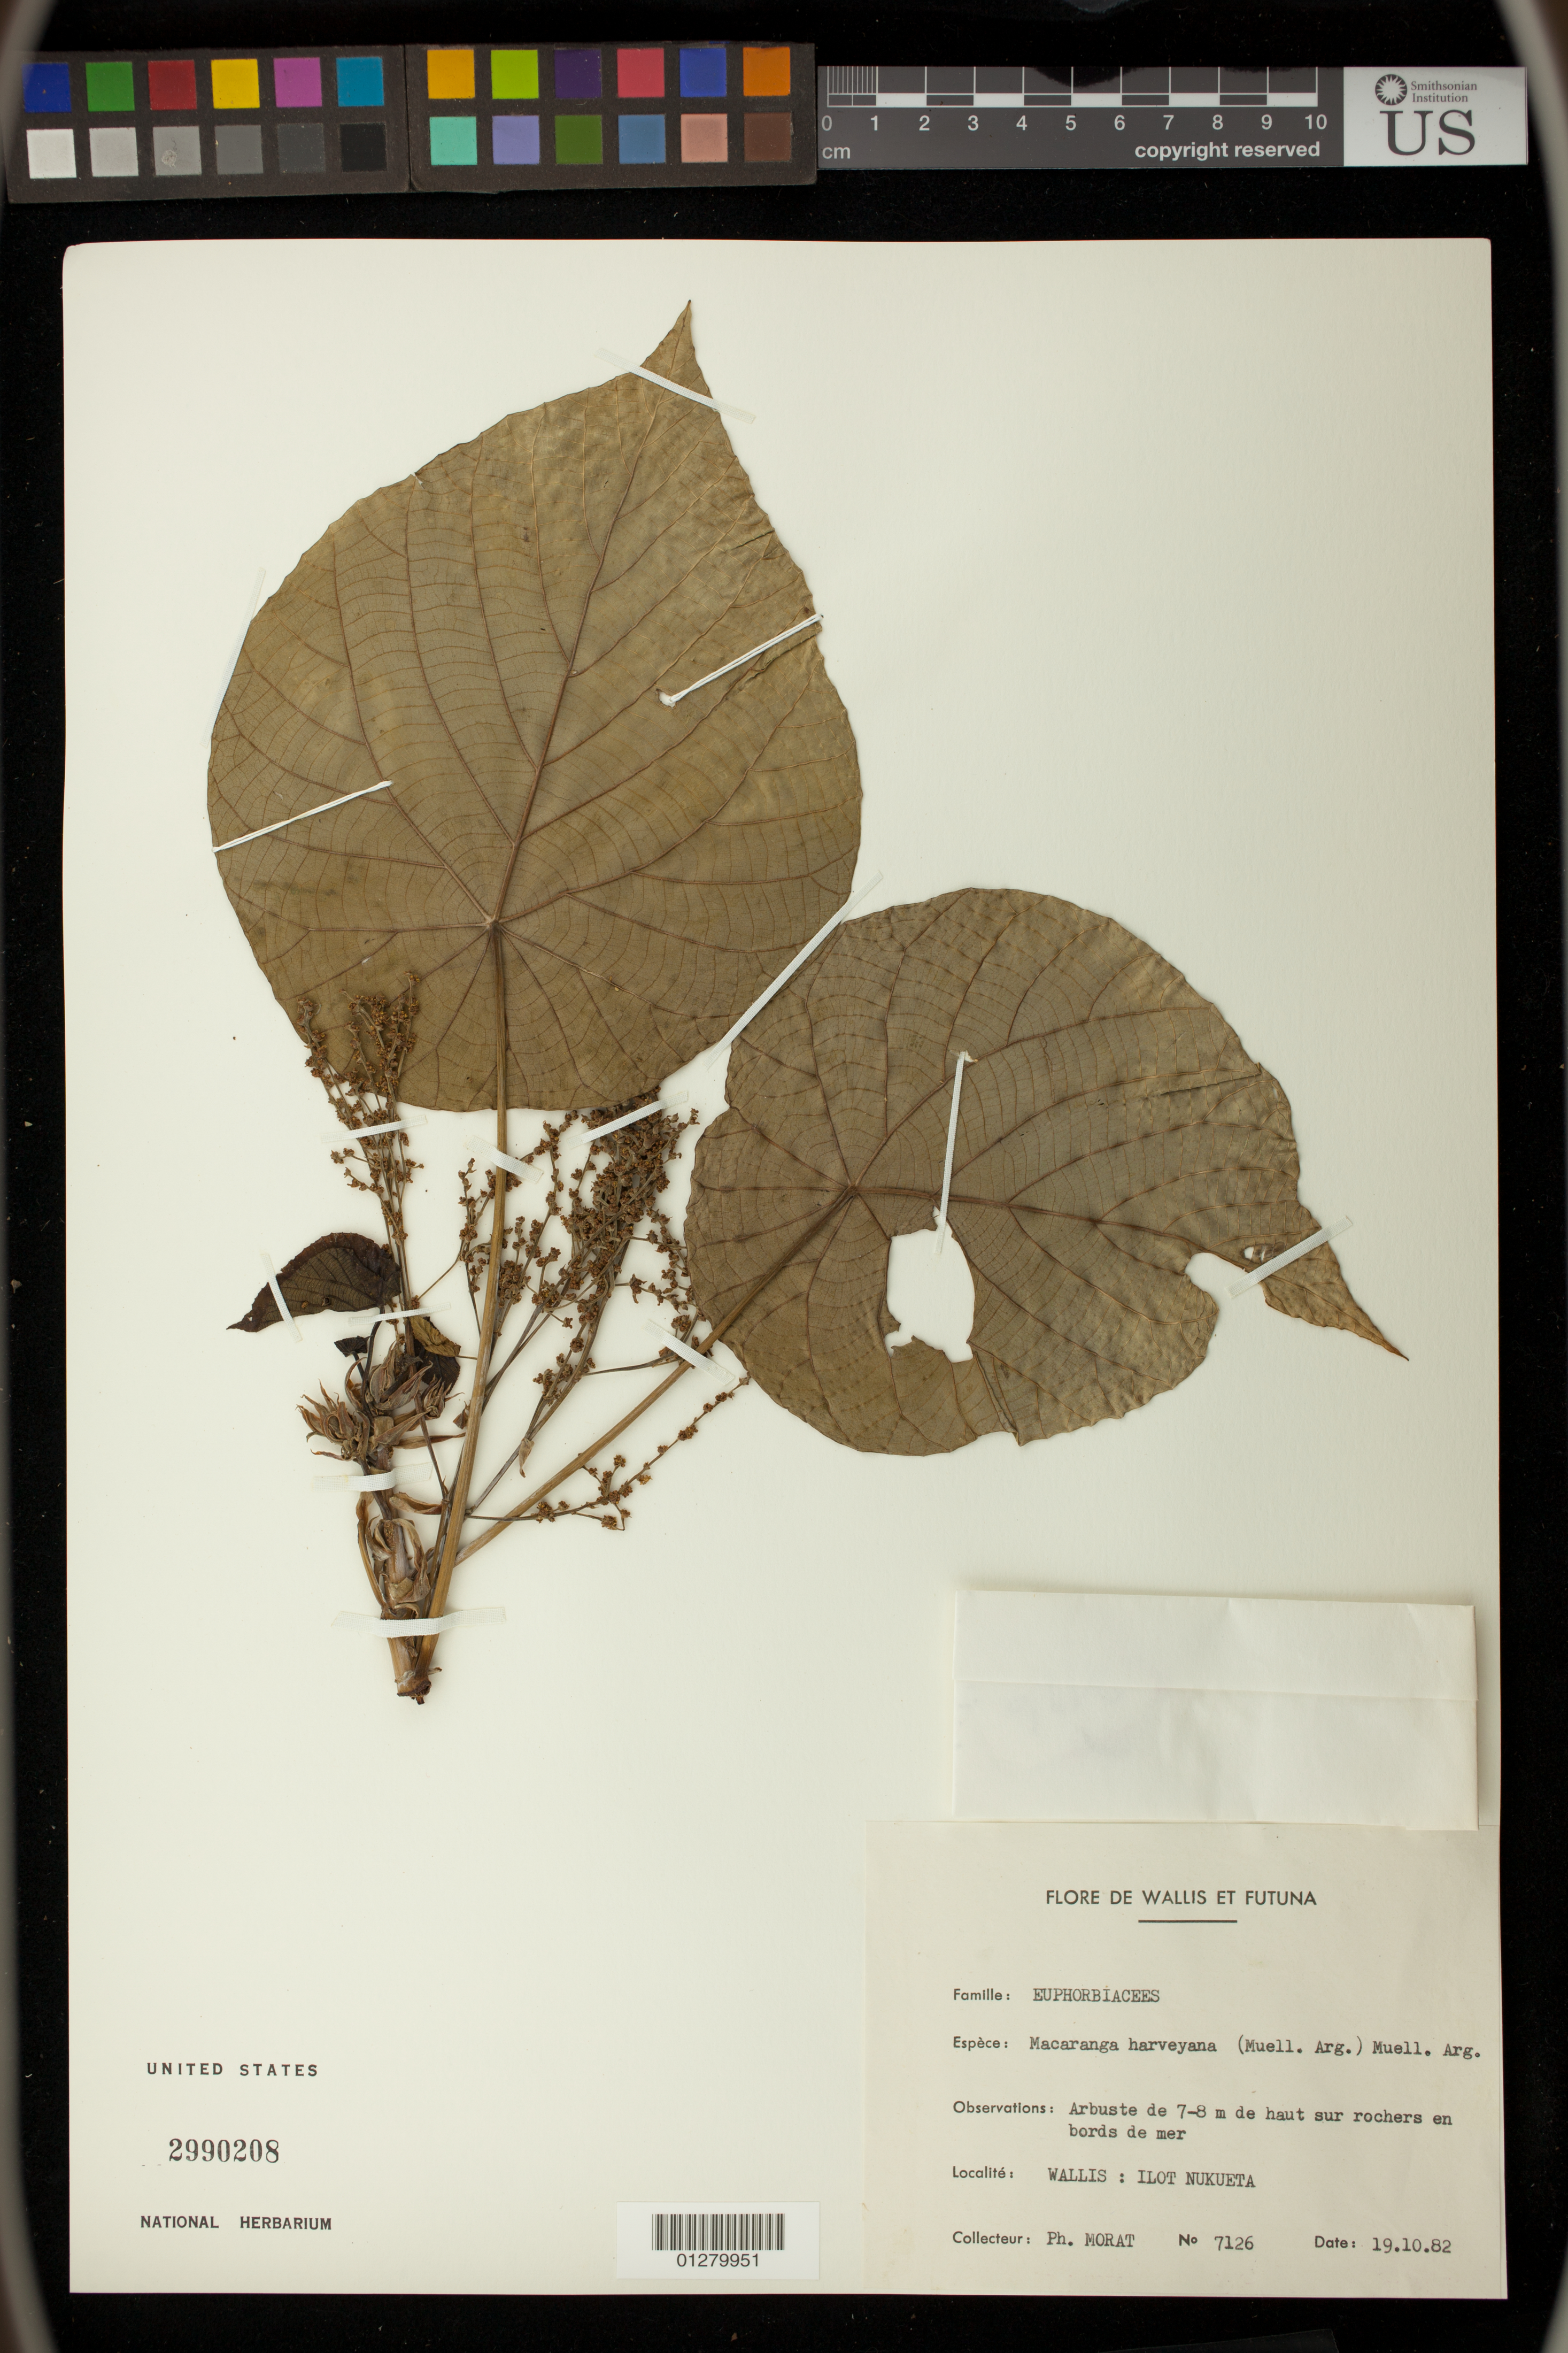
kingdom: Plantae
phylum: Tracheophyta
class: Magnoliopsida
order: Malpighiales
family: Euphorbiaceae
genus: Macaranga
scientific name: Macaranga harveyana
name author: Müll. Arg.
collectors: P. Morat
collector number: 7126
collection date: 1982-10-19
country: Wallis and Futuna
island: Nukuatea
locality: Ilot Nukuatea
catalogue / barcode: US 2990208